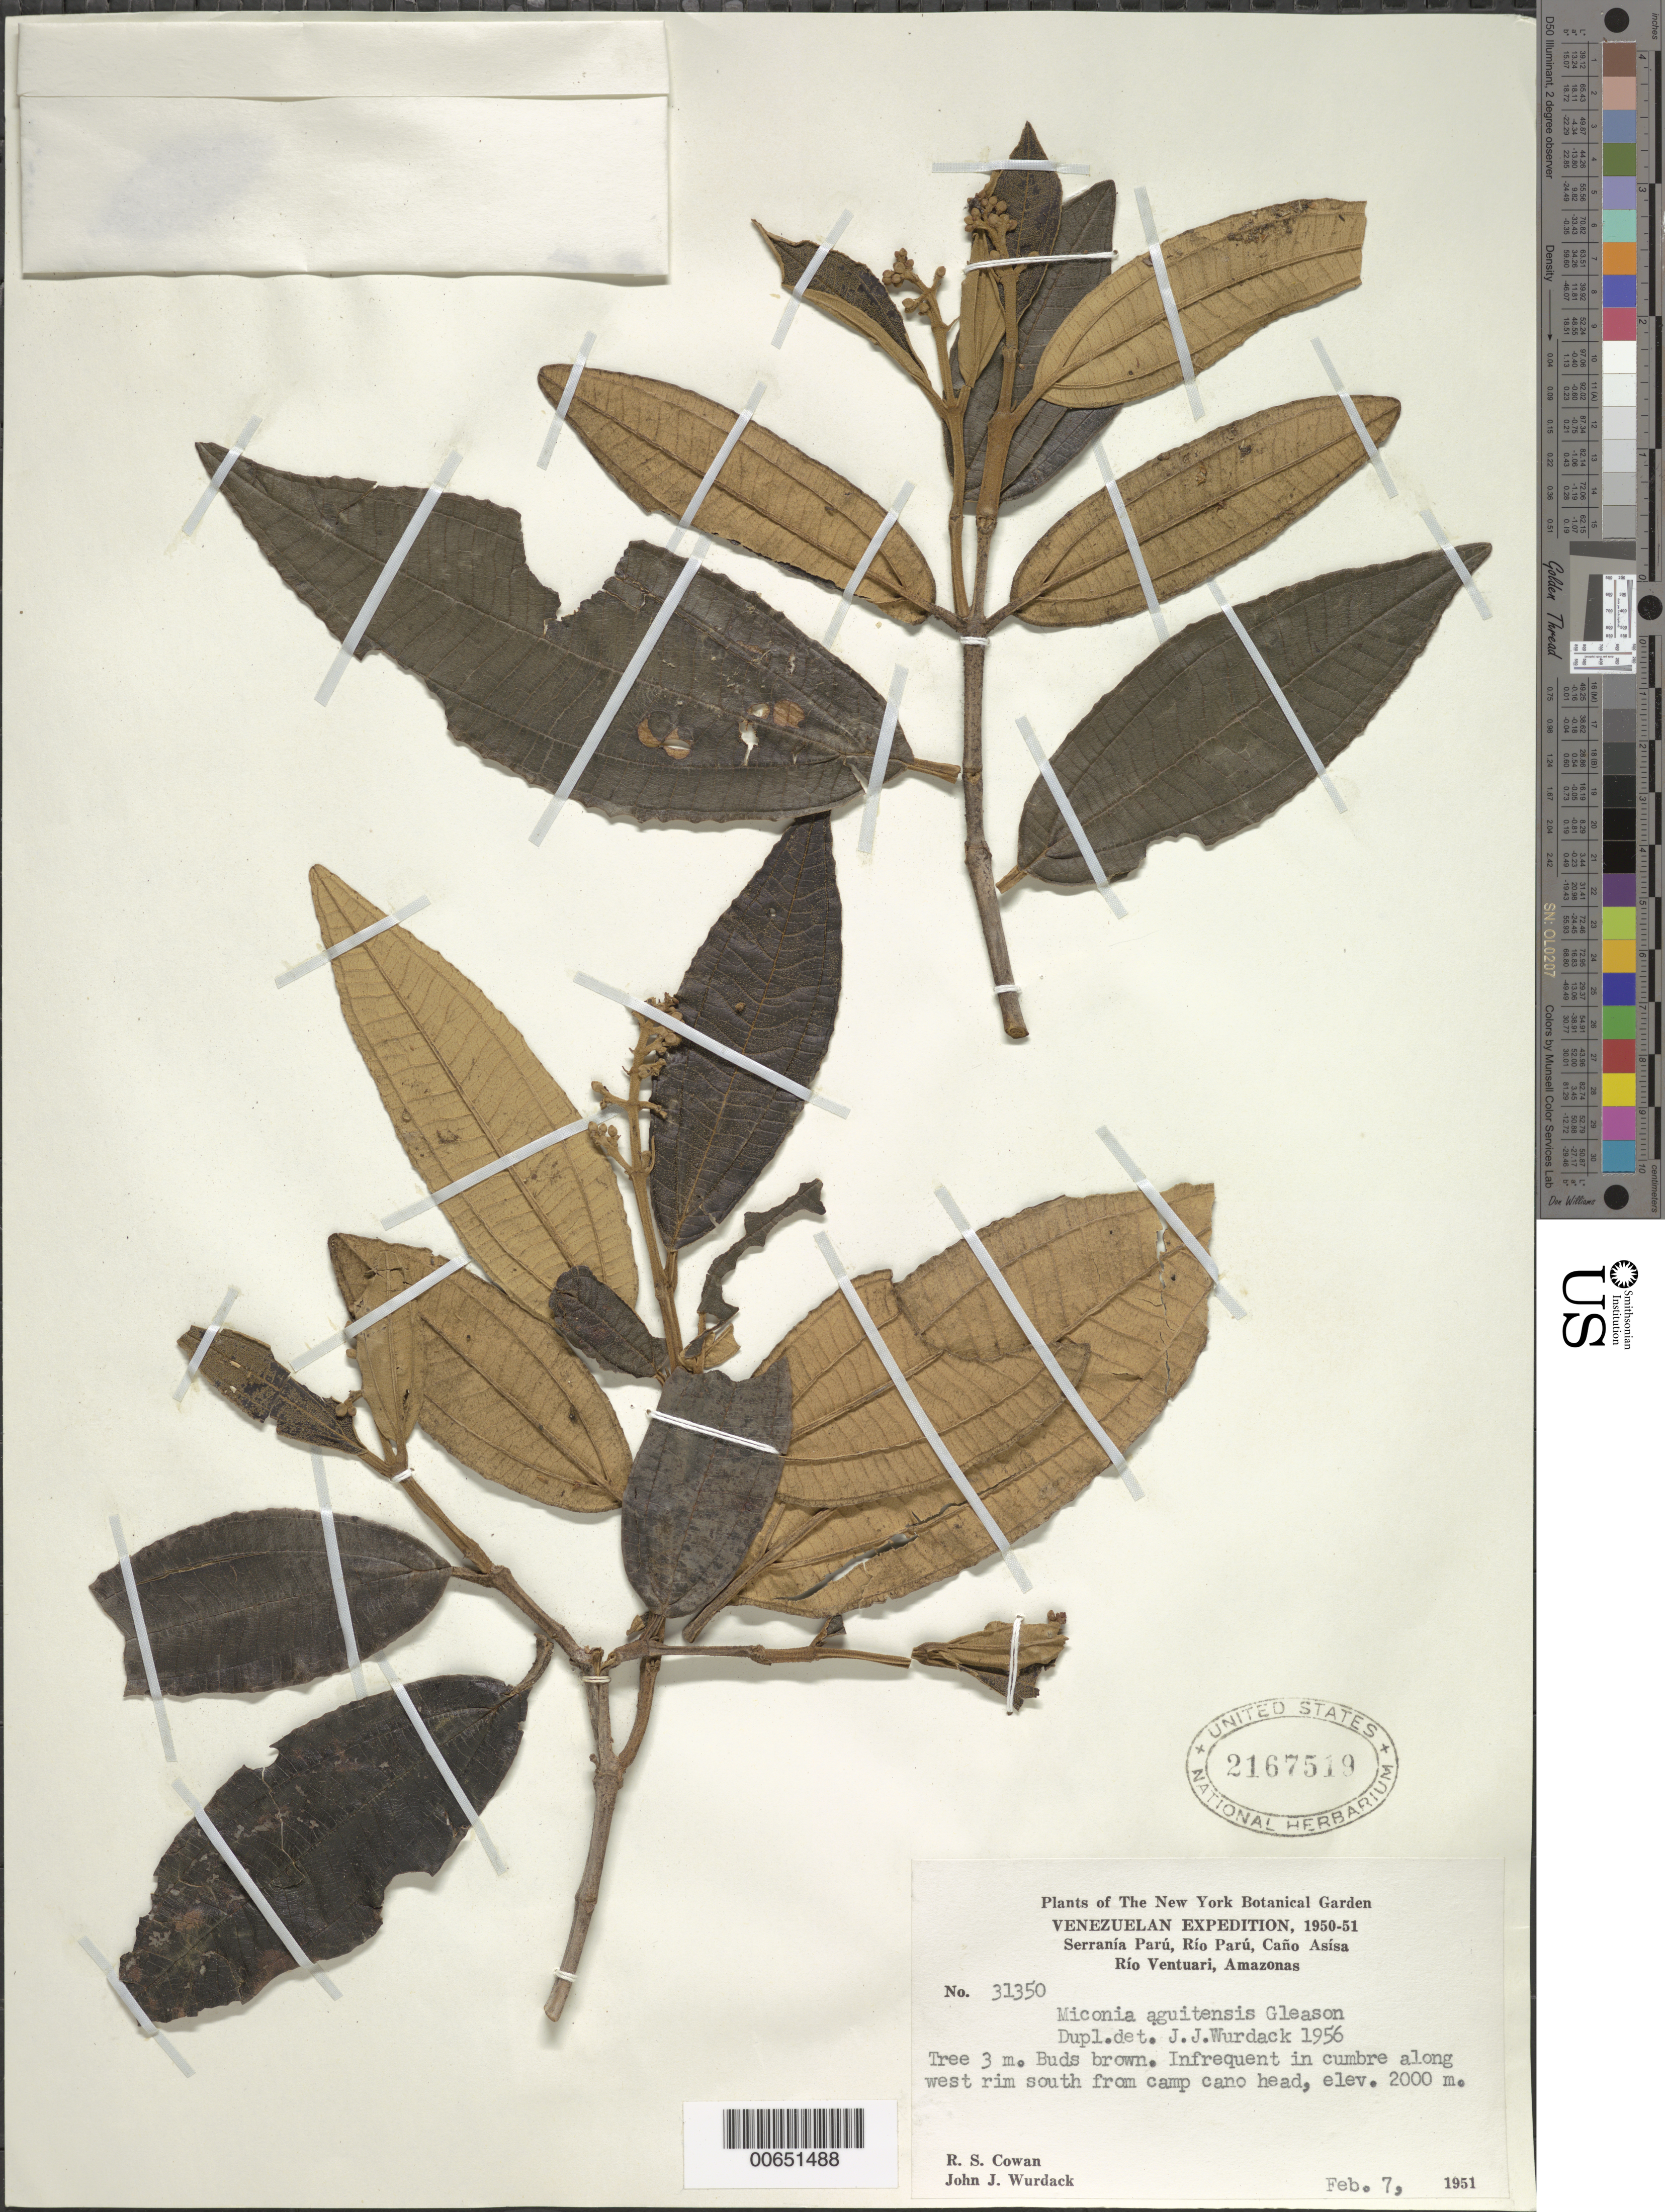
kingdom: Plantae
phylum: Tracheophyta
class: Magnoliopsida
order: Myrtales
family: Melastomataceae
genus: Miconia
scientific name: Miconia aguitensis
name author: Gleason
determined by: Wurdack, John J., (US), US (UNITED STATES)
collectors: R. S. Cowan & J. J. Wurdack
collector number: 31350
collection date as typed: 7-Feb-51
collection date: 1951-02-07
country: Venezuela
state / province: Amazonas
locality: Serriana Parú, Río Parú, Caño Asísa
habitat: Cumbre along west rim south from camp cano head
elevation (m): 2000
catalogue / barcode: US 2167519